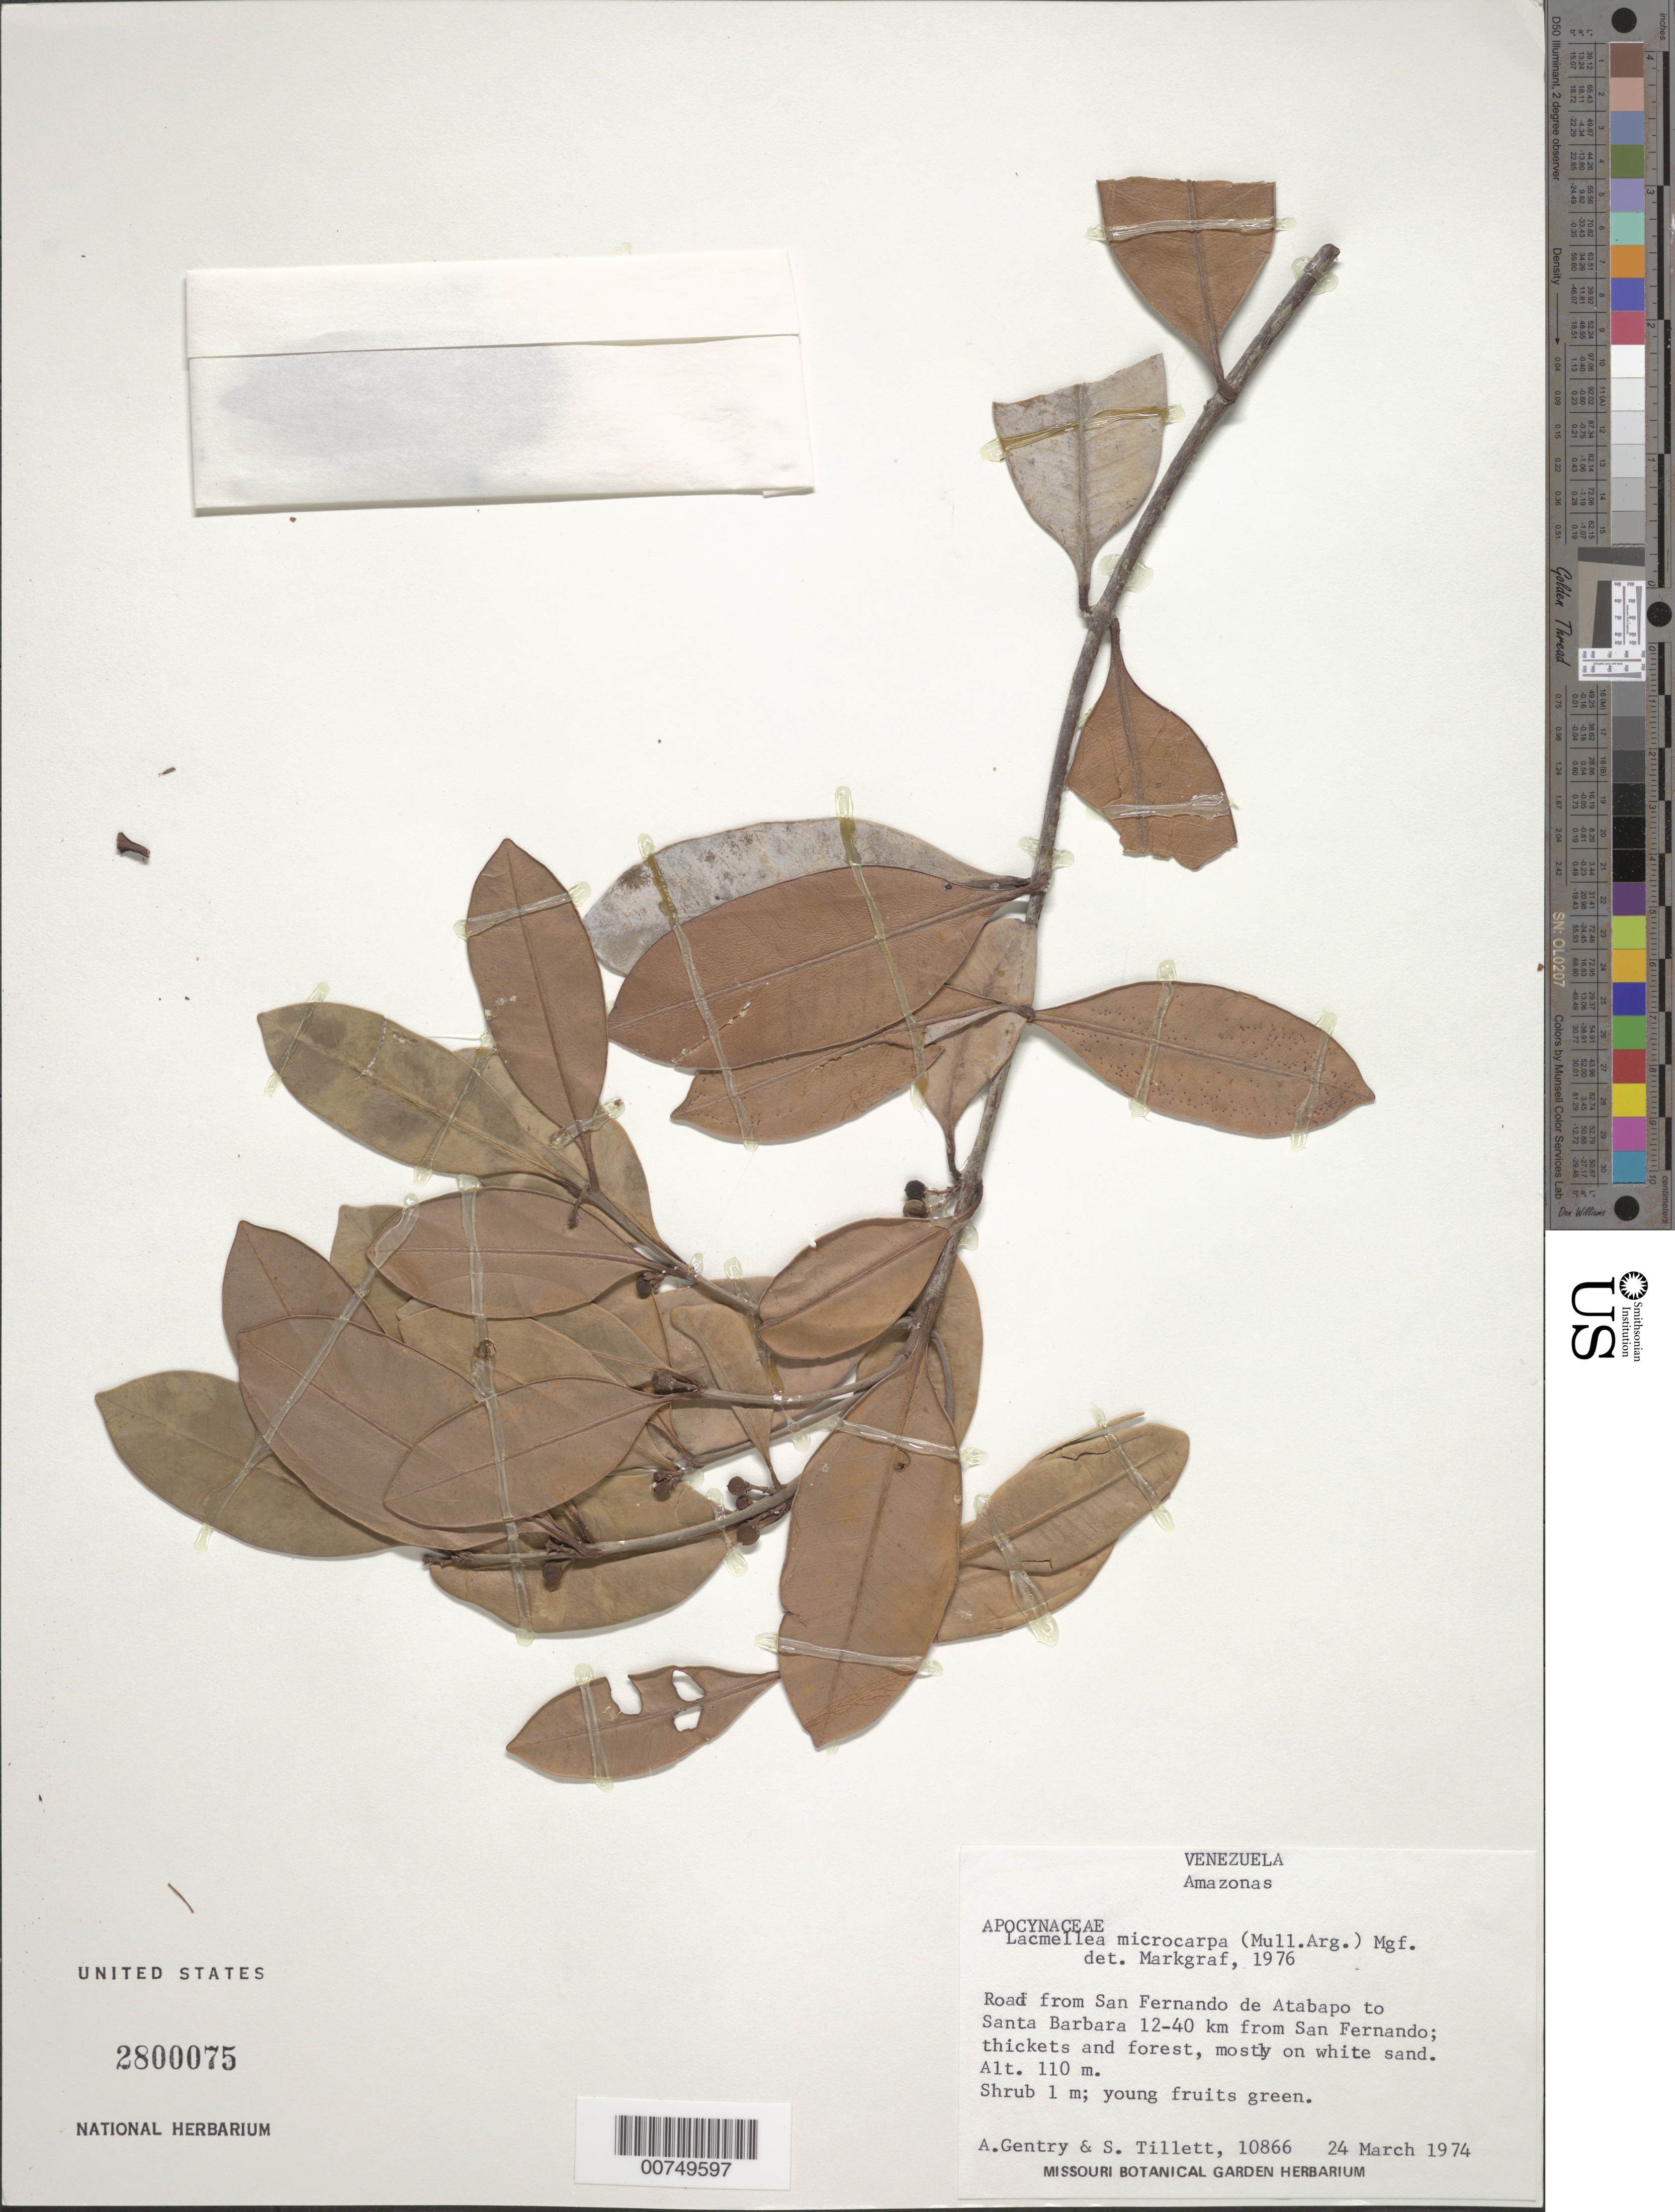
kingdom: Plantae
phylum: Tracheophyta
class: Magnoliopsida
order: Gentianales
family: Apocynaceae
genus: Lacmellea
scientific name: Lacmellea microcarpa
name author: (Müll. Arg.) Markgr.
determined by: Markgraf, Friedrich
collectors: A. H. Gentry & S. S. Tillett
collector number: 10866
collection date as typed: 24-Mar-74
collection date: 1974-03-24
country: Venezuela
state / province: Amazonas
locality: San Fernando de Atabapo road to Santa Barbara, 12-40 km from San Fernando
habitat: Thickets and forest, mostly on white sand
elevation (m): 110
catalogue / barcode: US 2800075